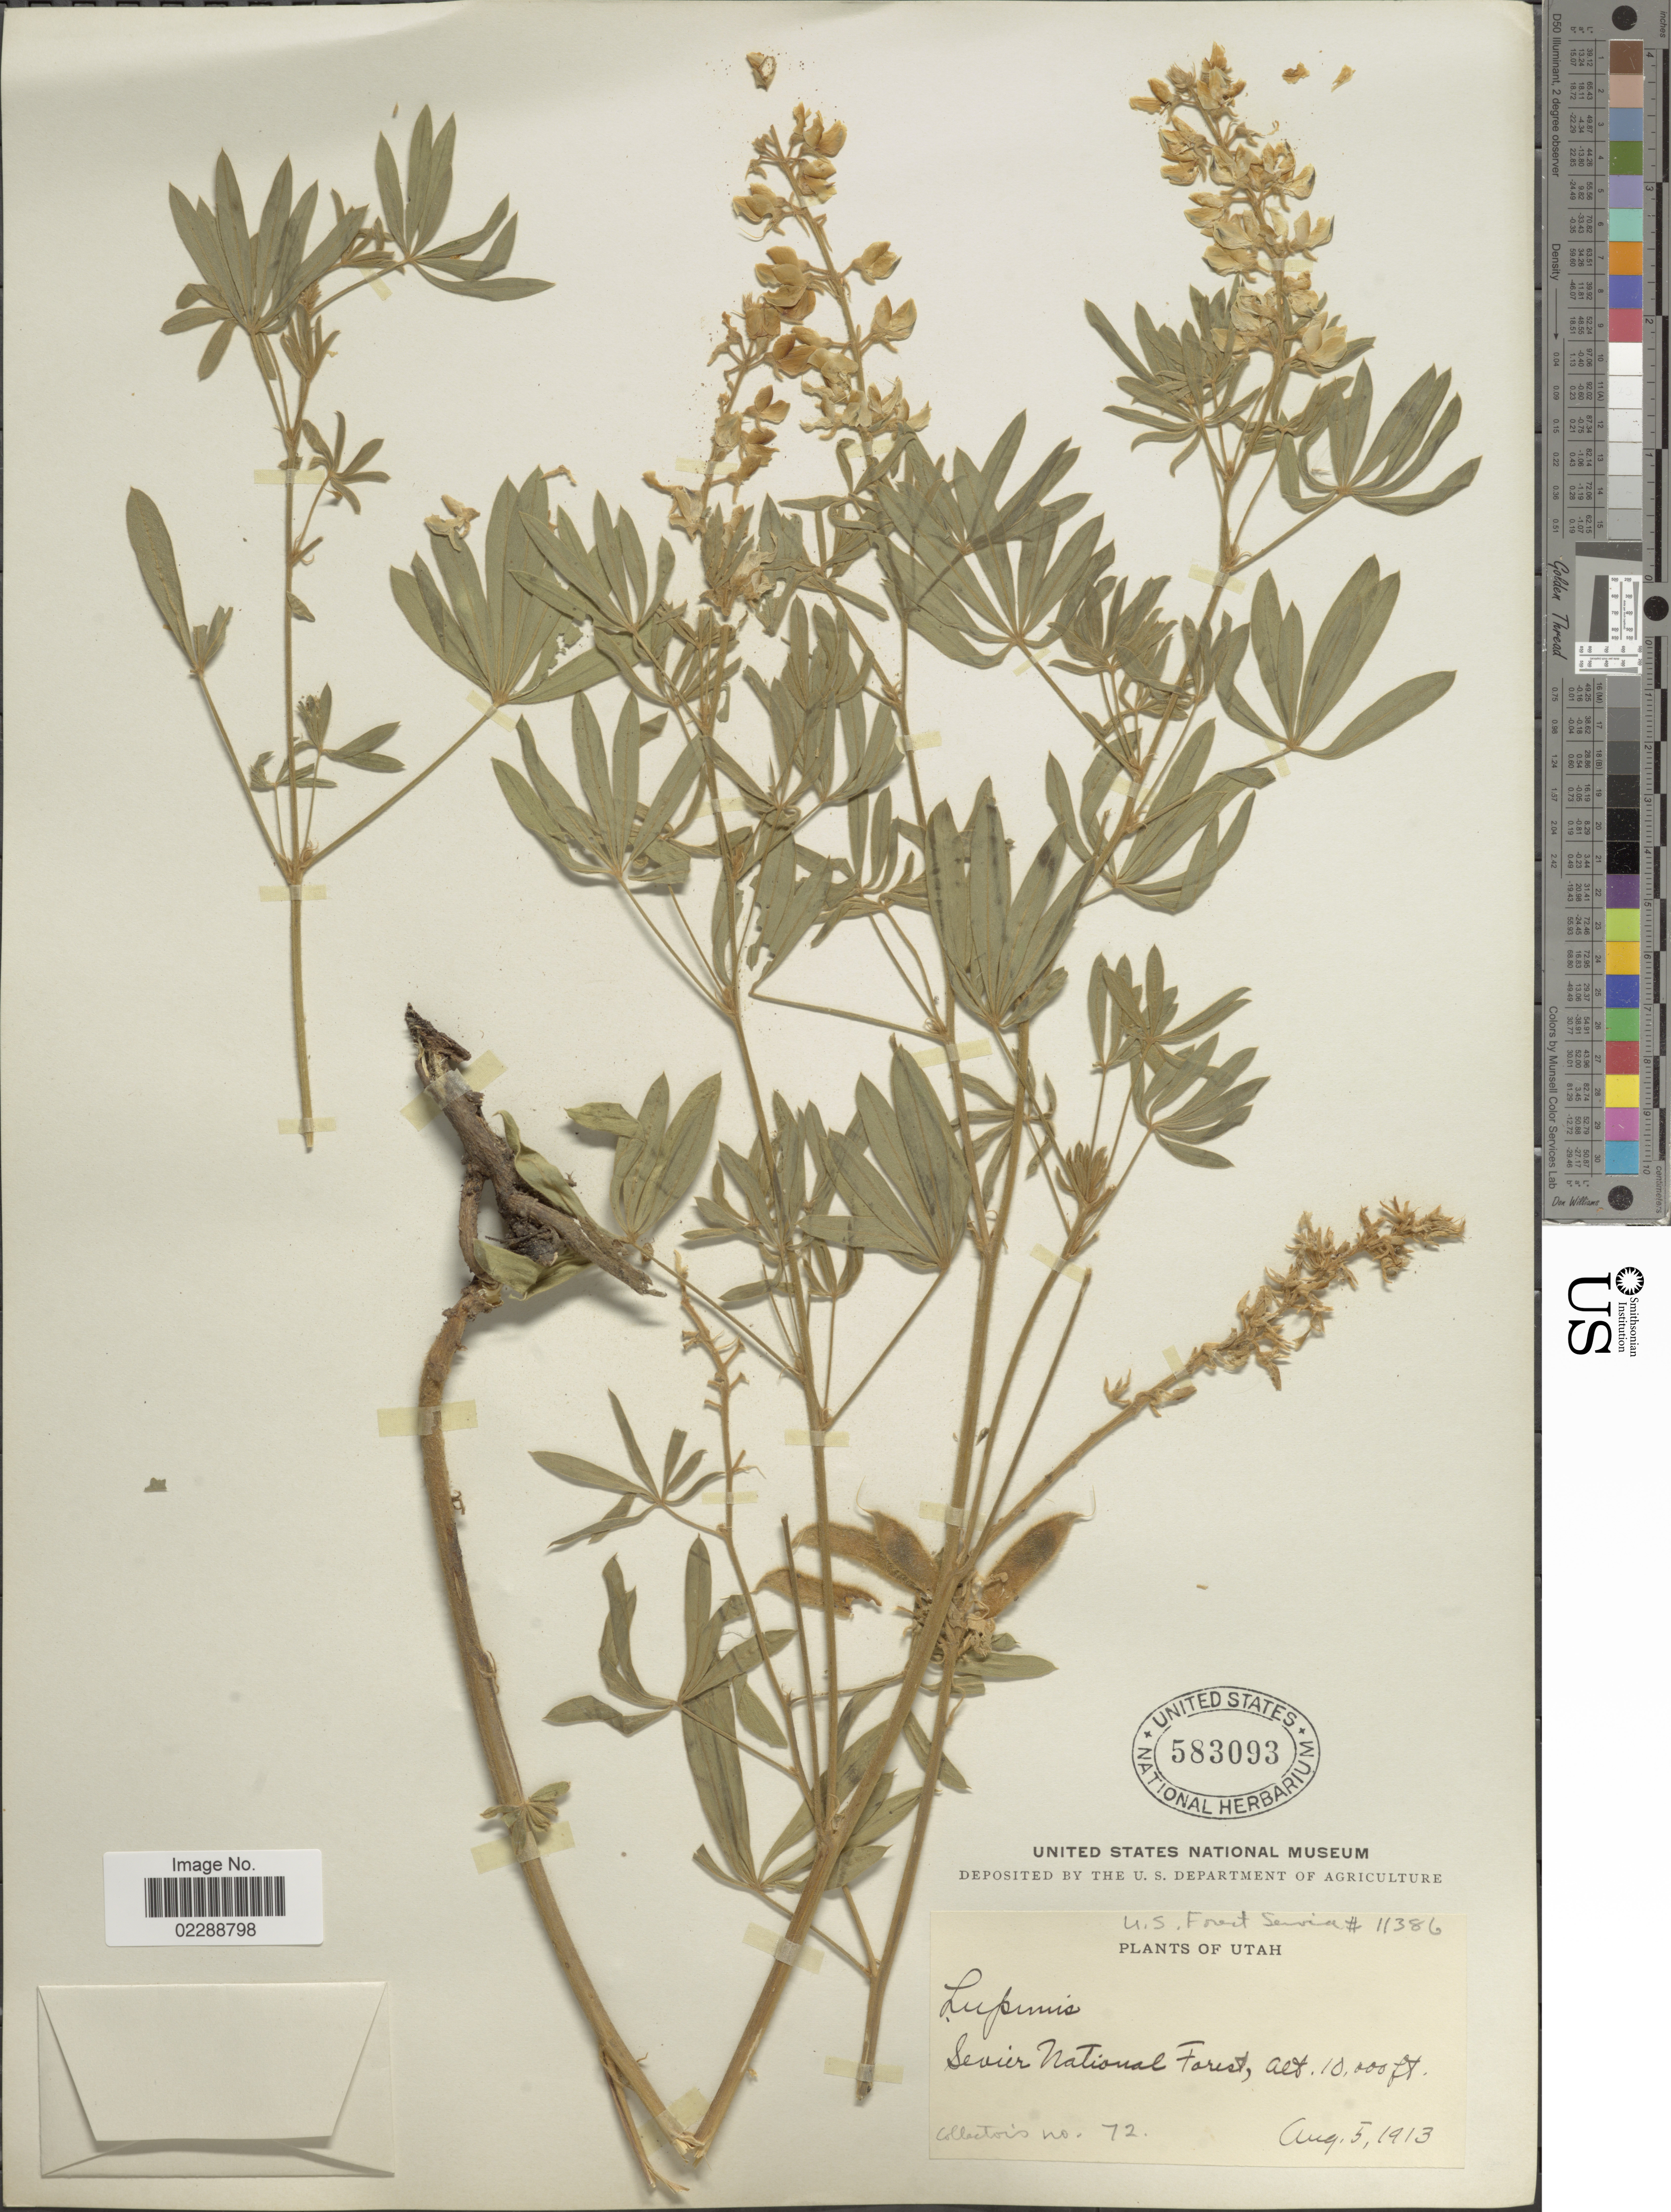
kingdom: Plantae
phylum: Tracheophyta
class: Magnoliopsida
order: Fabales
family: Fabaceae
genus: Lupinus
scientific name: Lupinus sp.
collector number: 72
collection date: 1913-08-05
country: United States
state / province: Utah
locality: Sevier National Forest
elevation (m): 3048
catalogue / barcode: US 583093